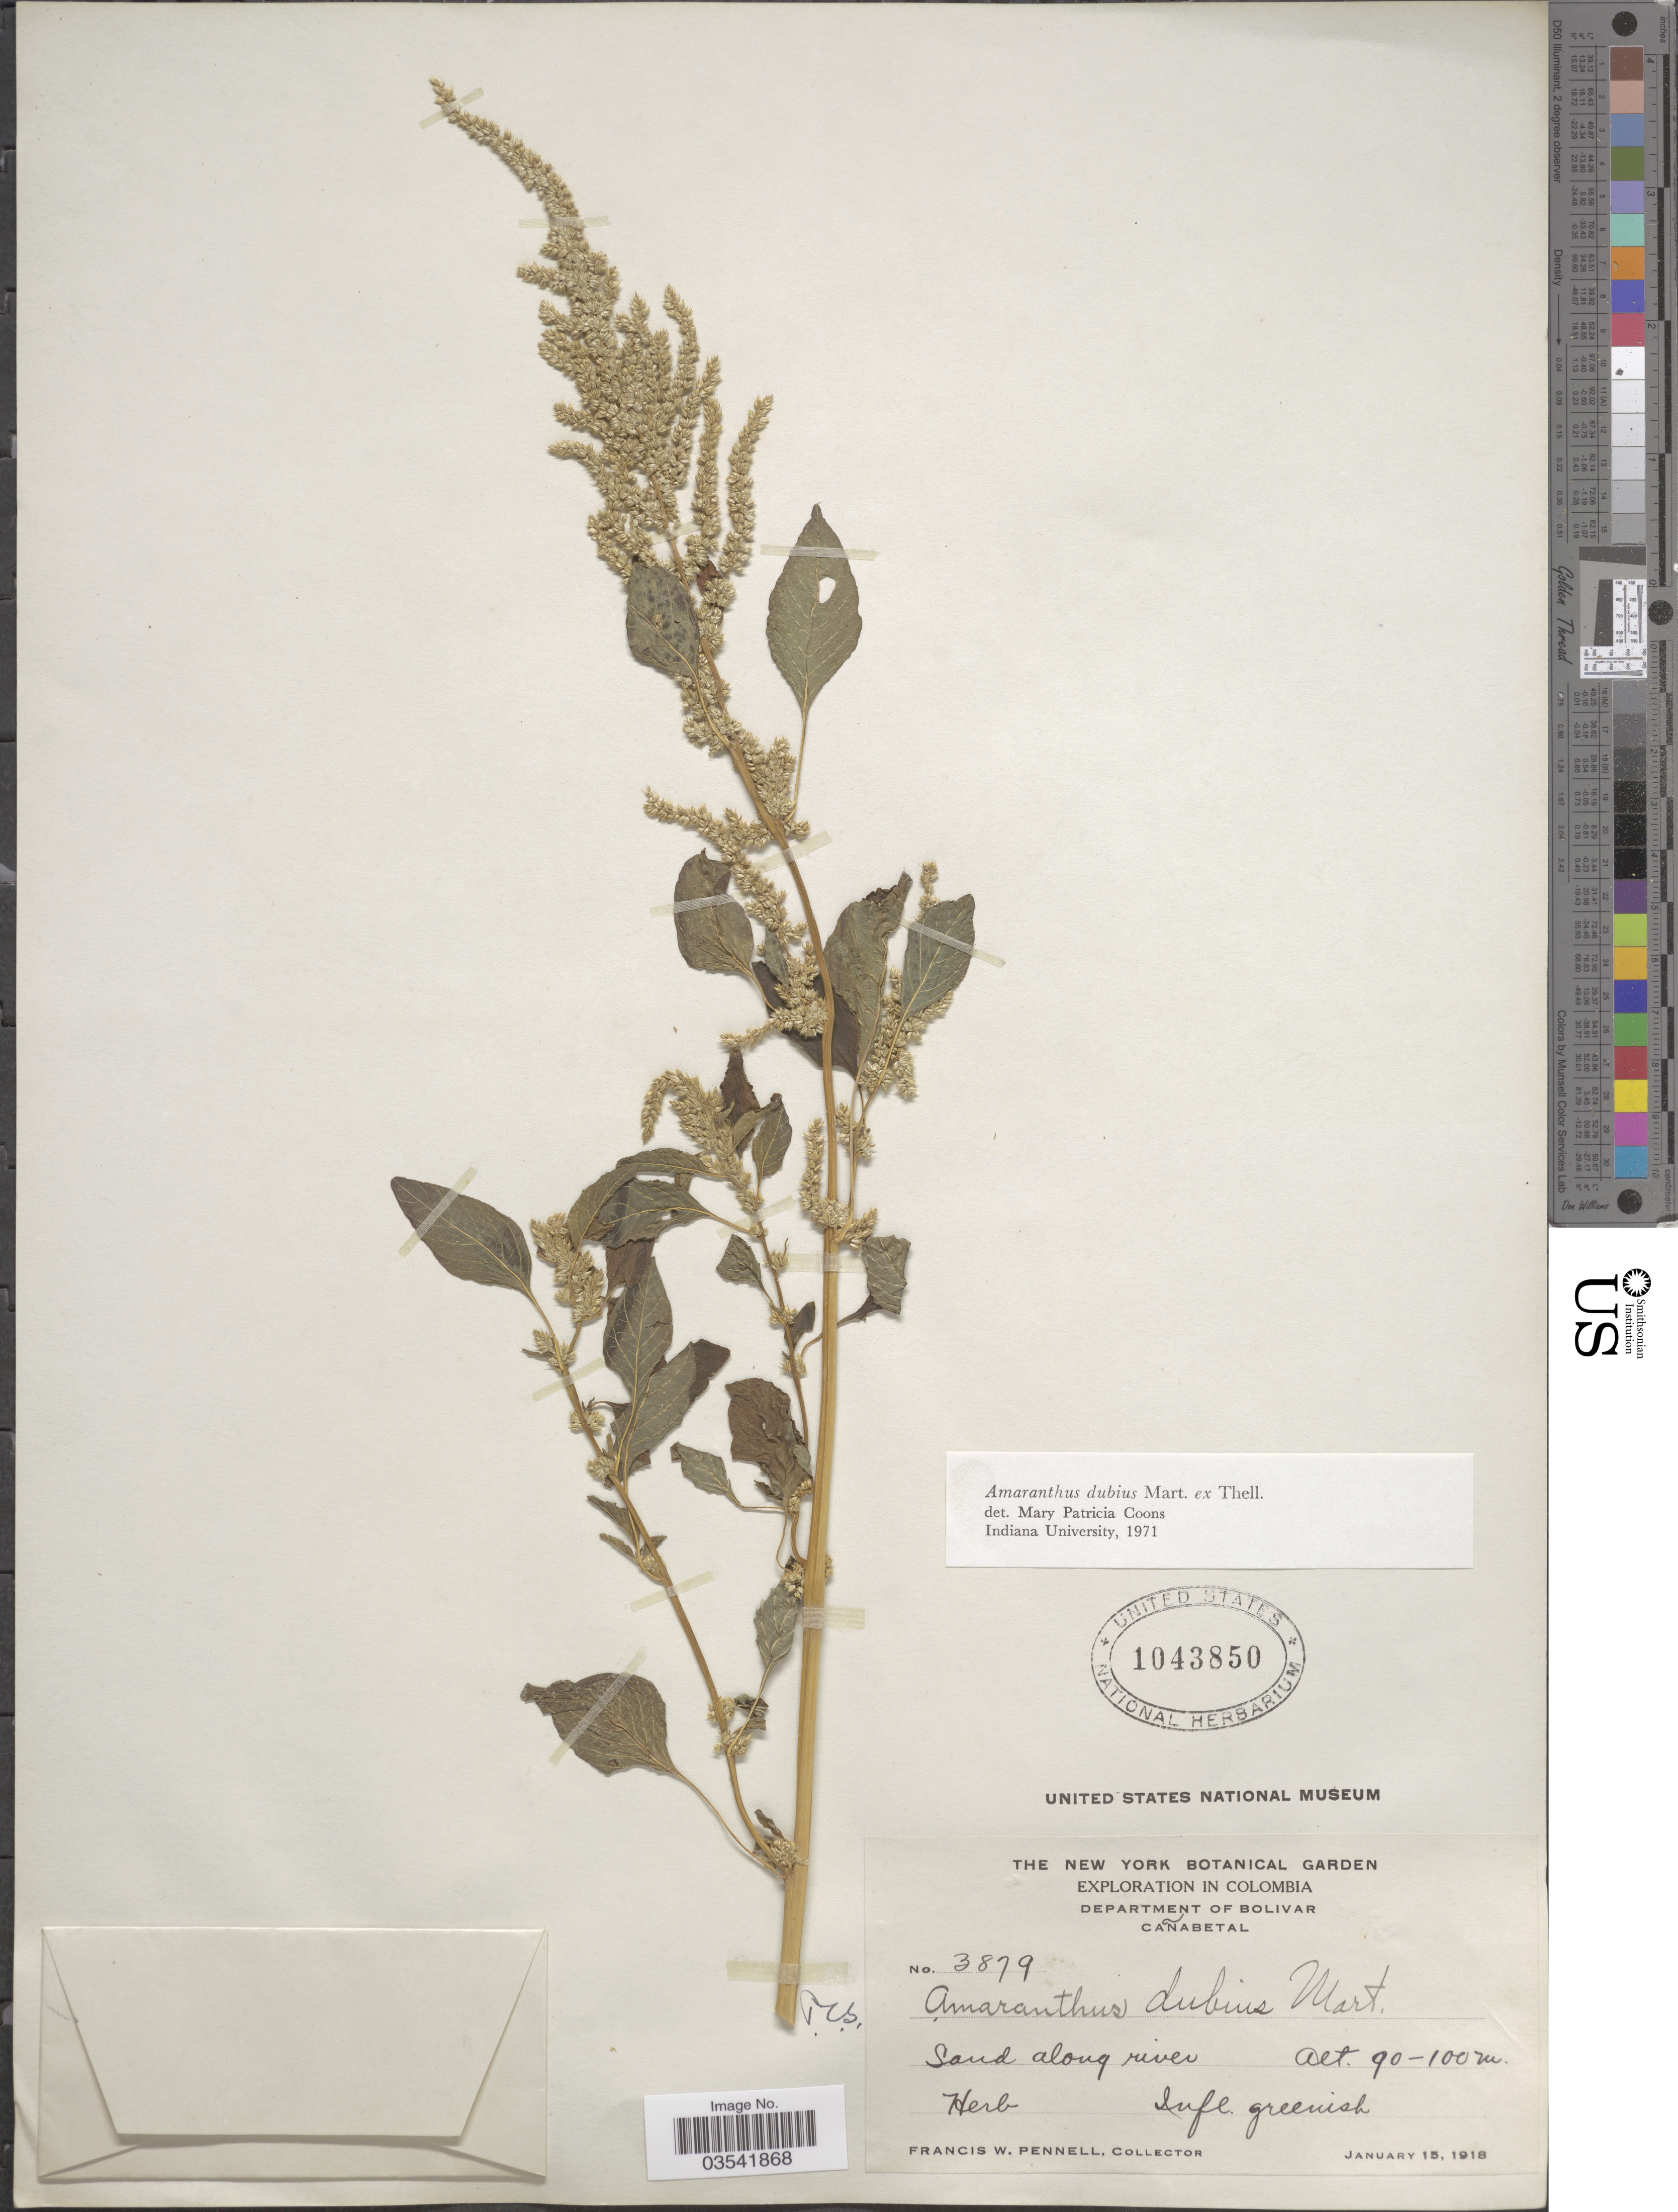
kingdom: Plantae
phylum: Tracheophyta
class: Magnoliopsida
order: Caryophyllales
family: Amaranthaceae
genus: Amaranthus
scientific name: Amaranthus dubius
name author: Mart. ex Thell.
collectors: F. W. Pennell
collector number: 3879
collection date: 1918-01-15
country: Colombia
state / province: Bolívar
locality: Department of Bolivar. Cañabetal.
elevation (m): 90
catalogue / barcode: US 1043850